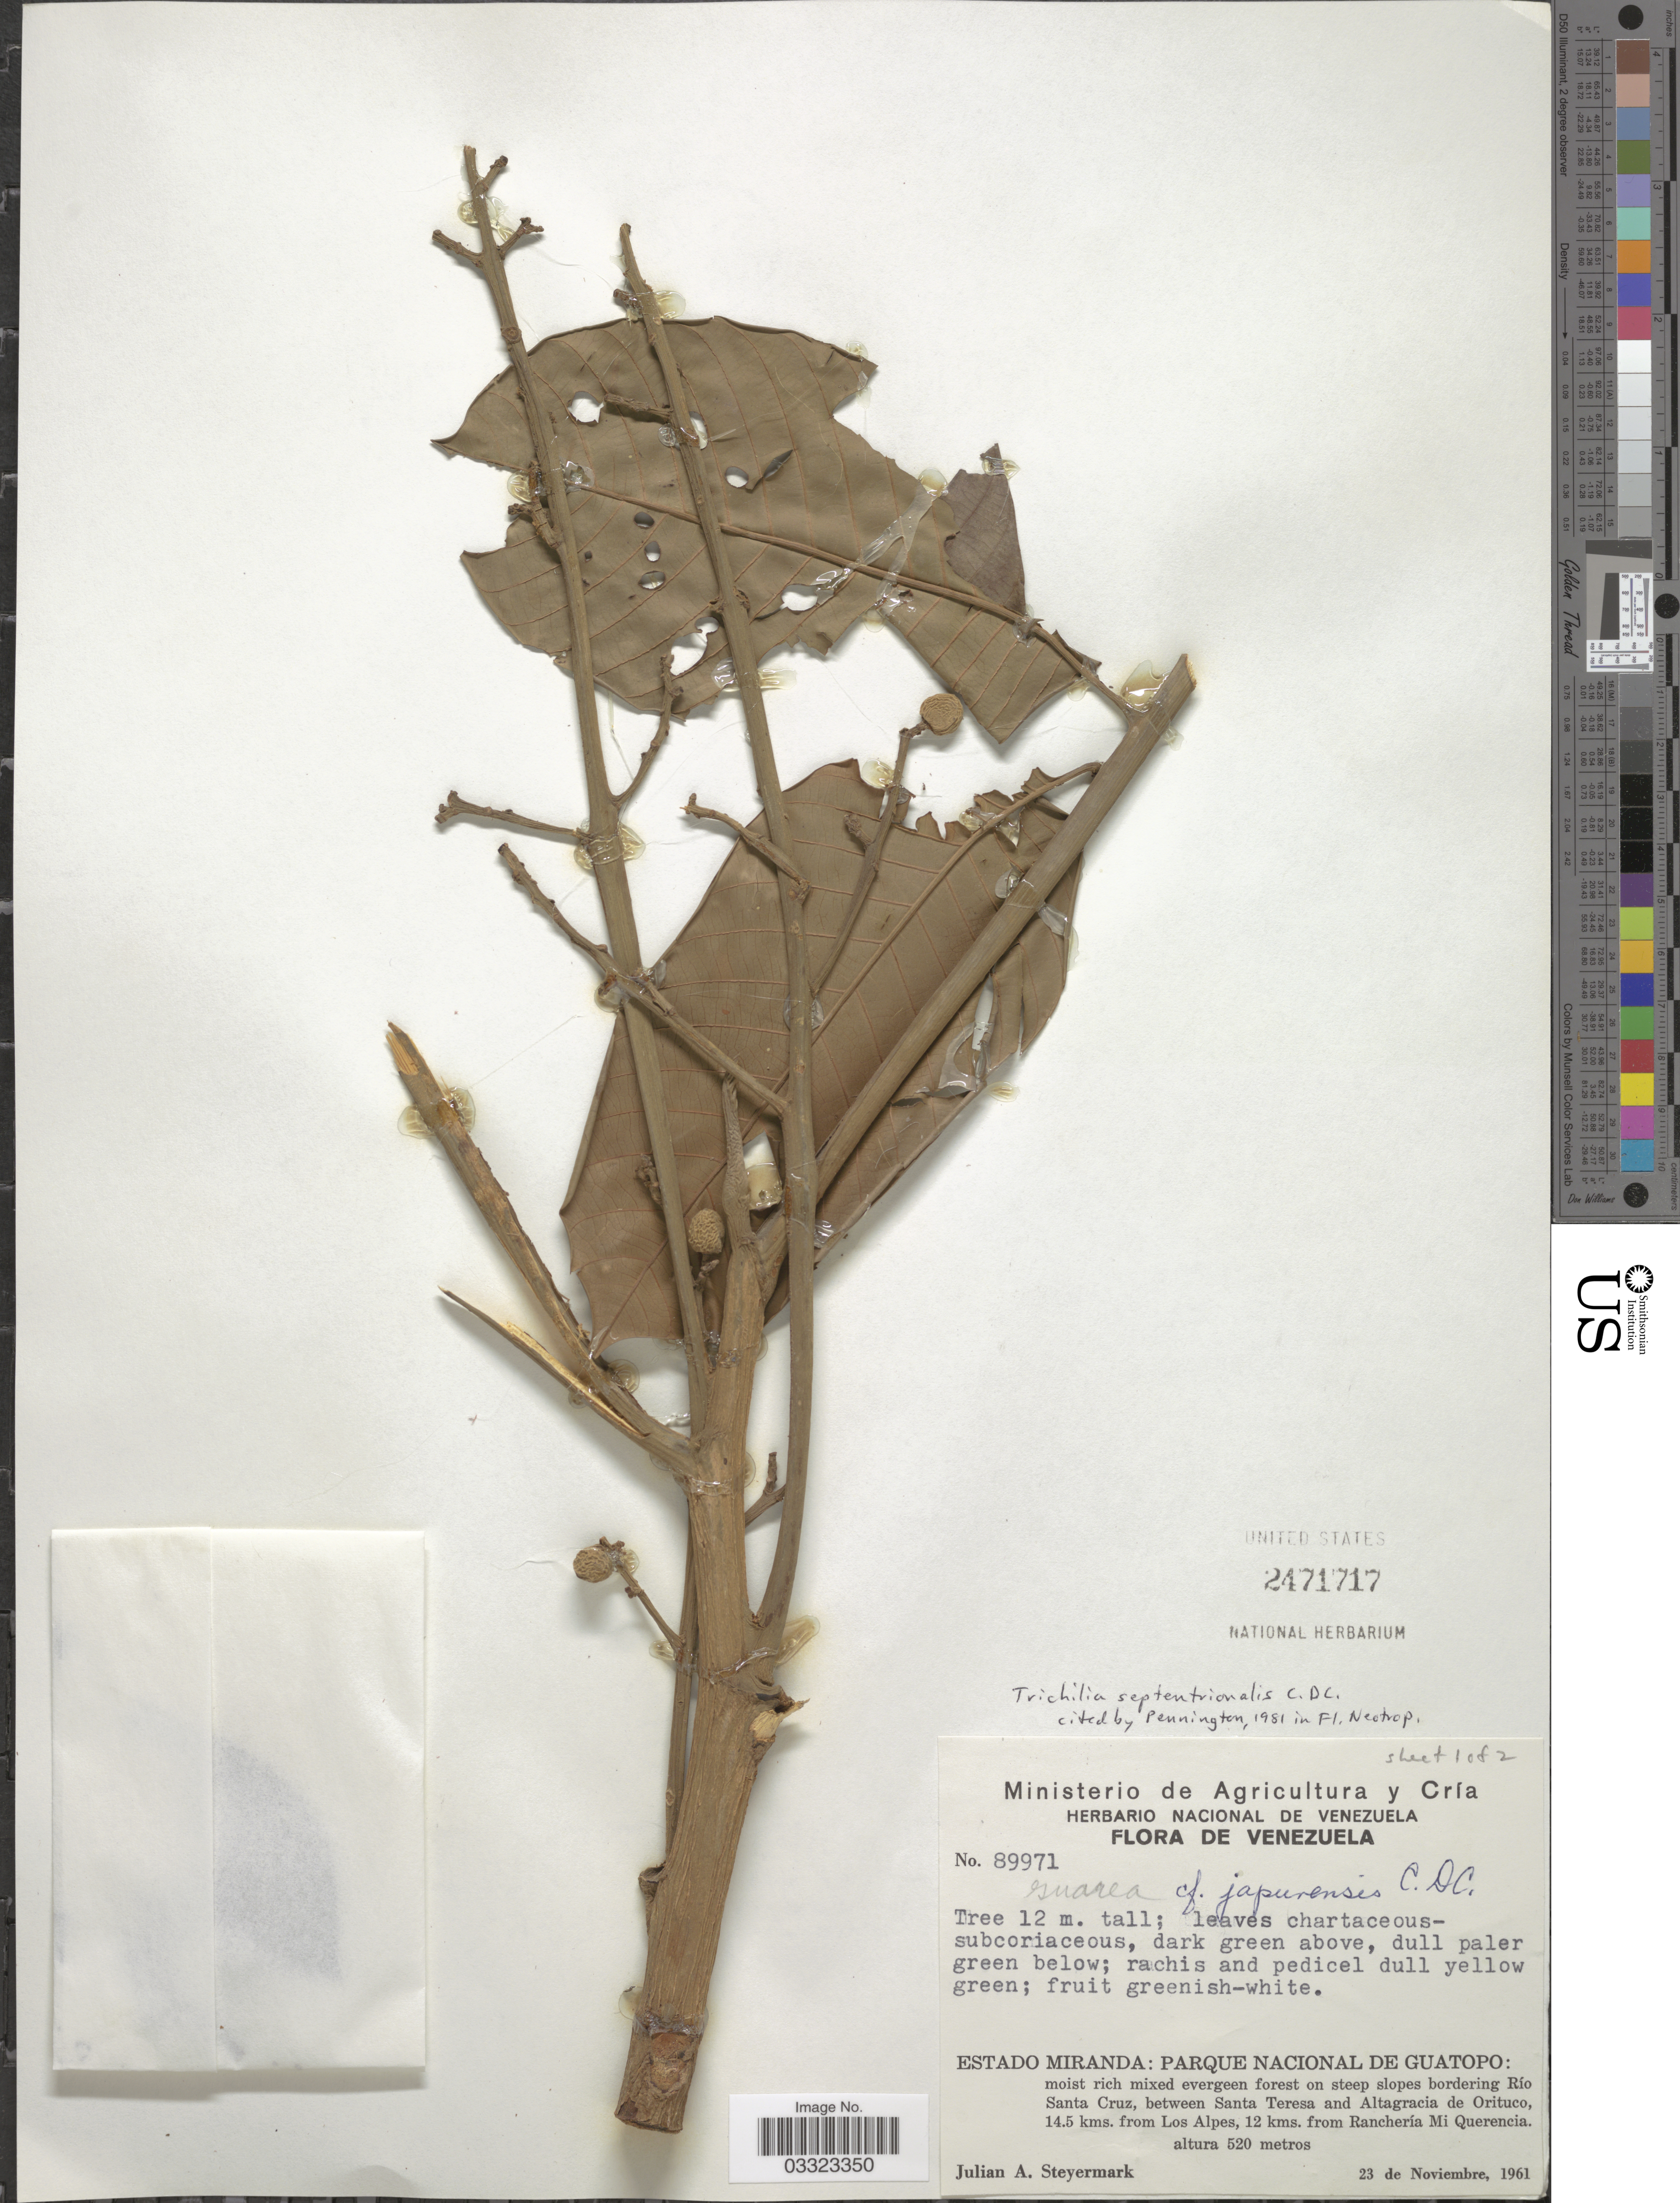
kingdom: Plantae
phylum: Tracheophyta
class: Magnoliopsida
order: Sapindales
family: Meliaceae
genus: Trichilia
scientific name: Trichilia septentrionalis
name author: C. DC.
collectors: J. Steyermark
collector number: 89971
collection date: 1961-11-23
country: Venezuela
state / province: Miranda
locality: Parque Nacional de Guatopo: moist rich mixed evergreen forest on steep slopes bordering Río Santa Cruz, between Santa Teresa and Altagracia de Orituco, 14.5 kms. from Los Alpes, 12 kms. from Ranchería Mi Querencia.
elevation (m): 520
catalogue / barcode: US 2471717